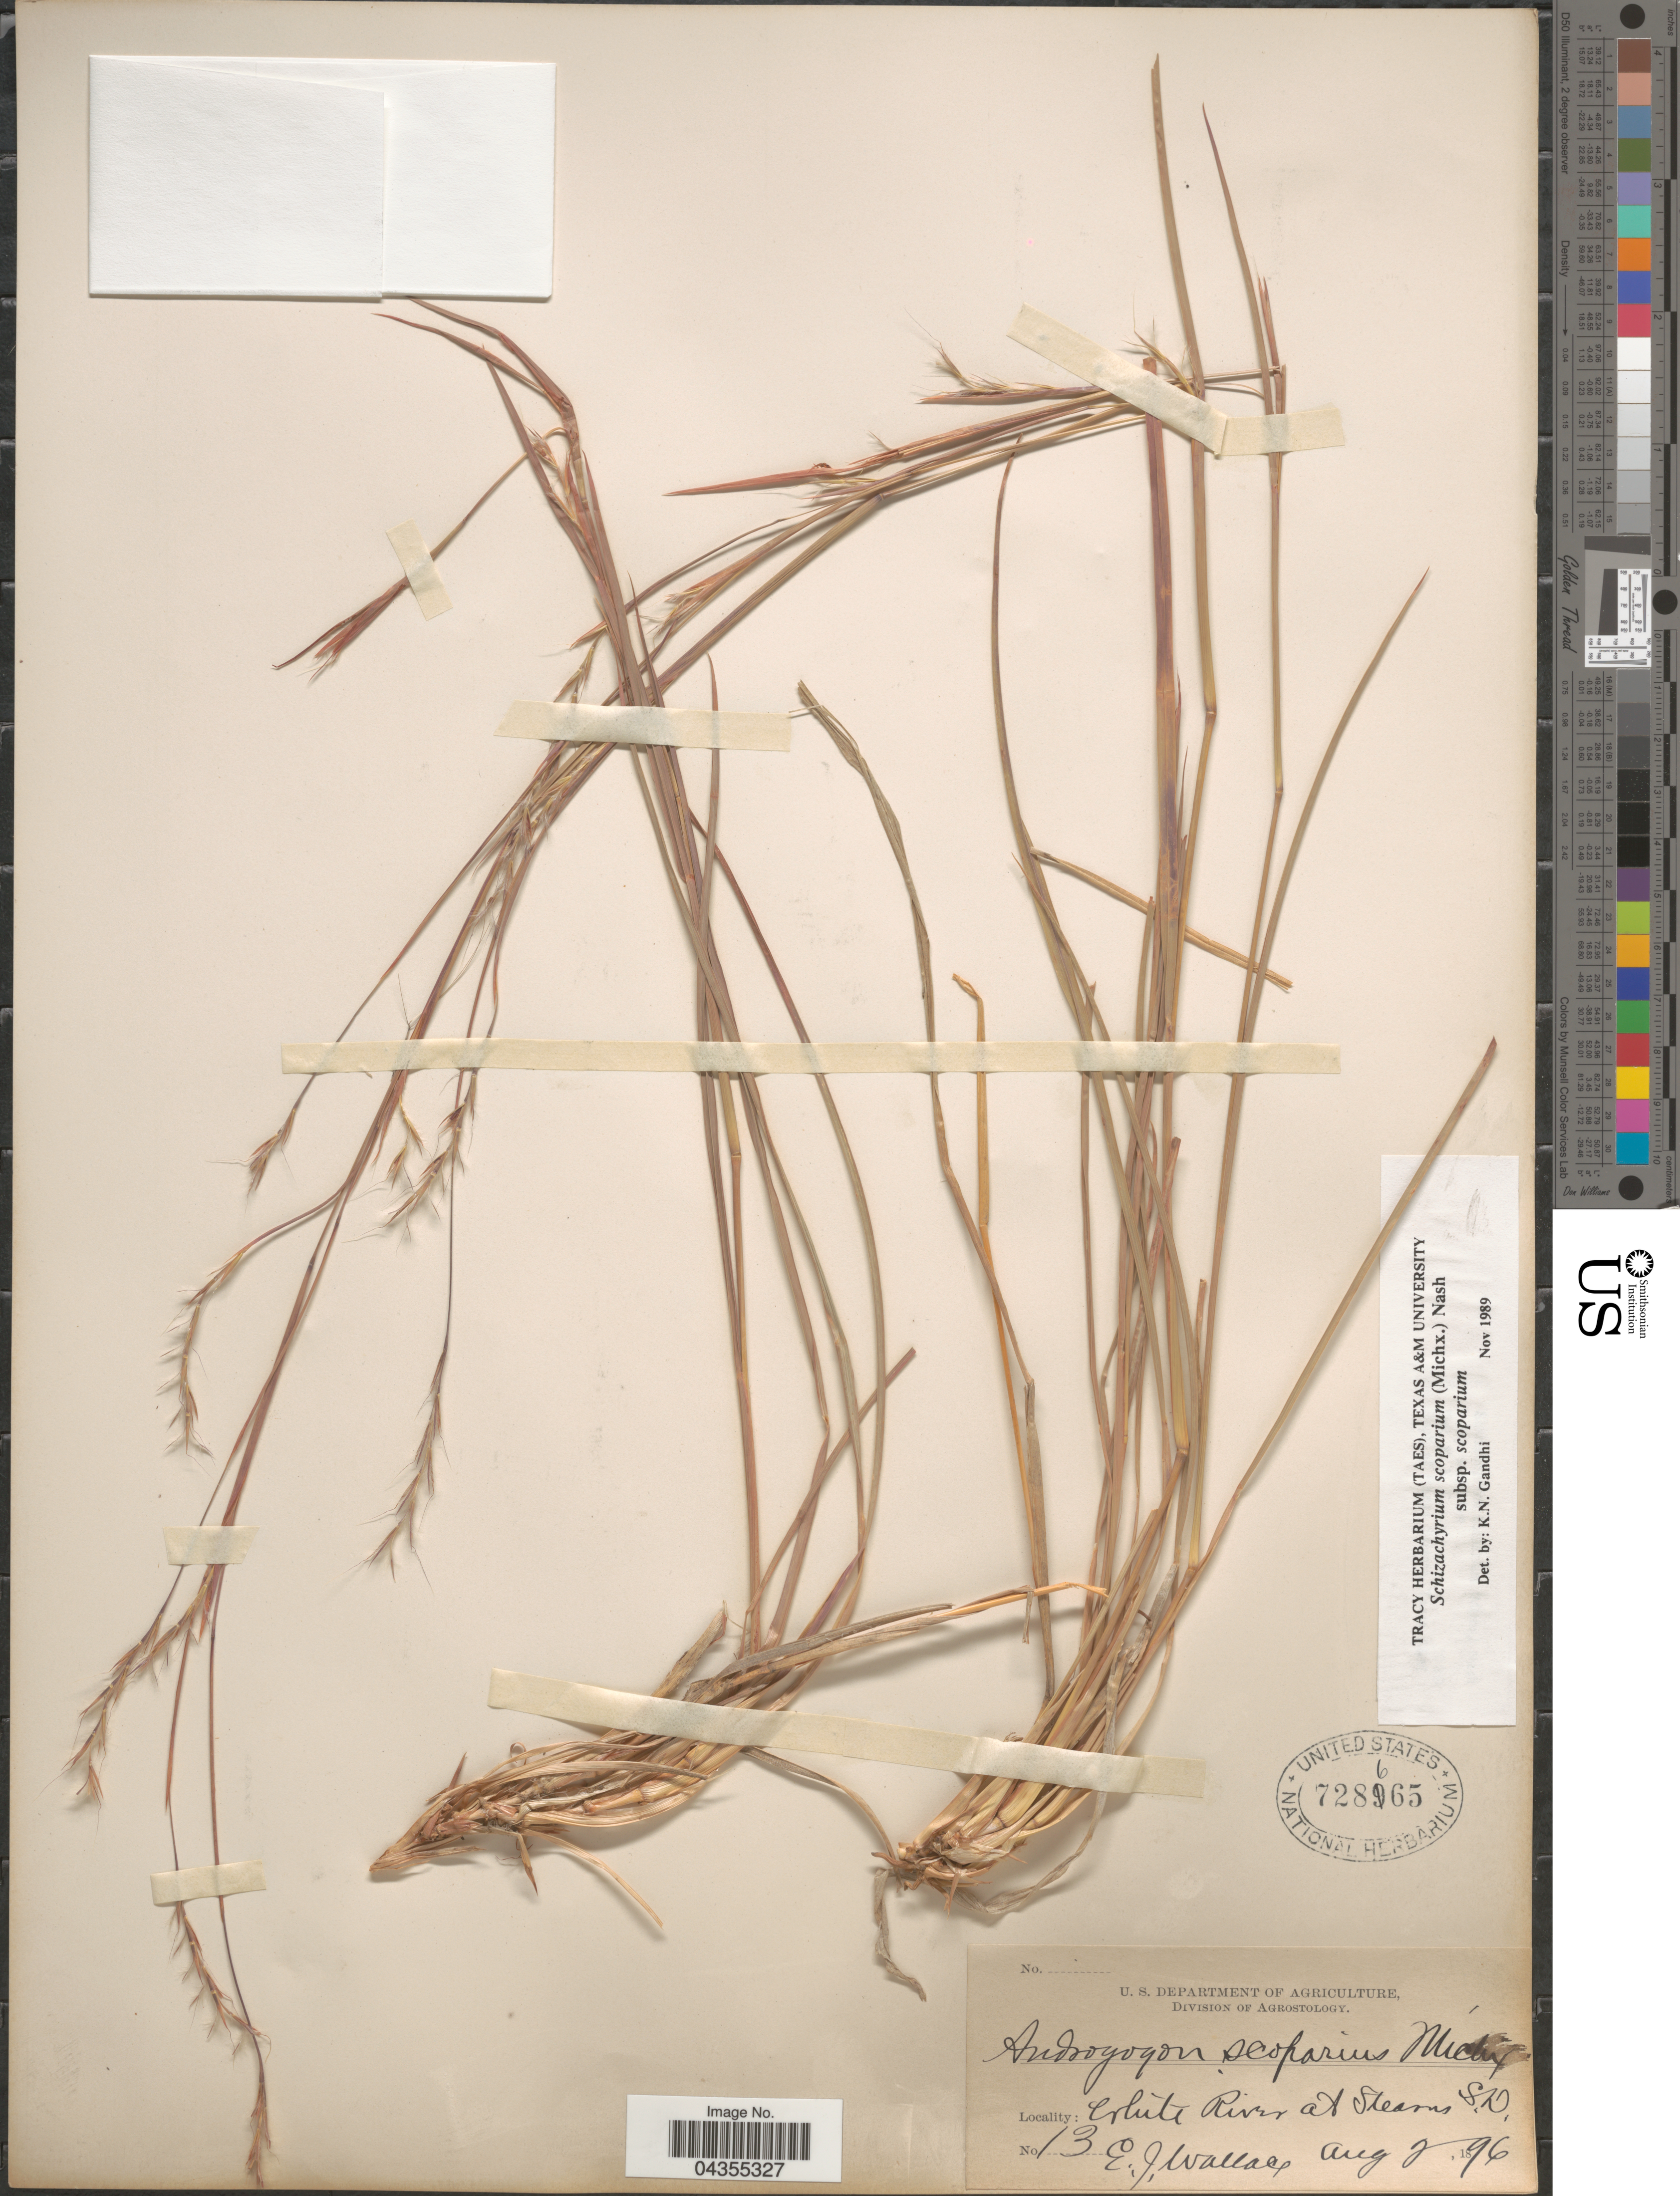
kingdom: Plantae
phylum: Tracheophyta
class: Liliopsida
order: Poales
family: Poaceae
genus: Schizachyrium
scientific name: Schizachyrium scoparium var. scoparium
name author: (Michx.) Nash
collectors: E. J. Wallace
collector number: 13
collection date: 1896-08-02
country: United States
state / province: South Dakota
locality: White River at Stearns.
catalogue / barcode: US 728665